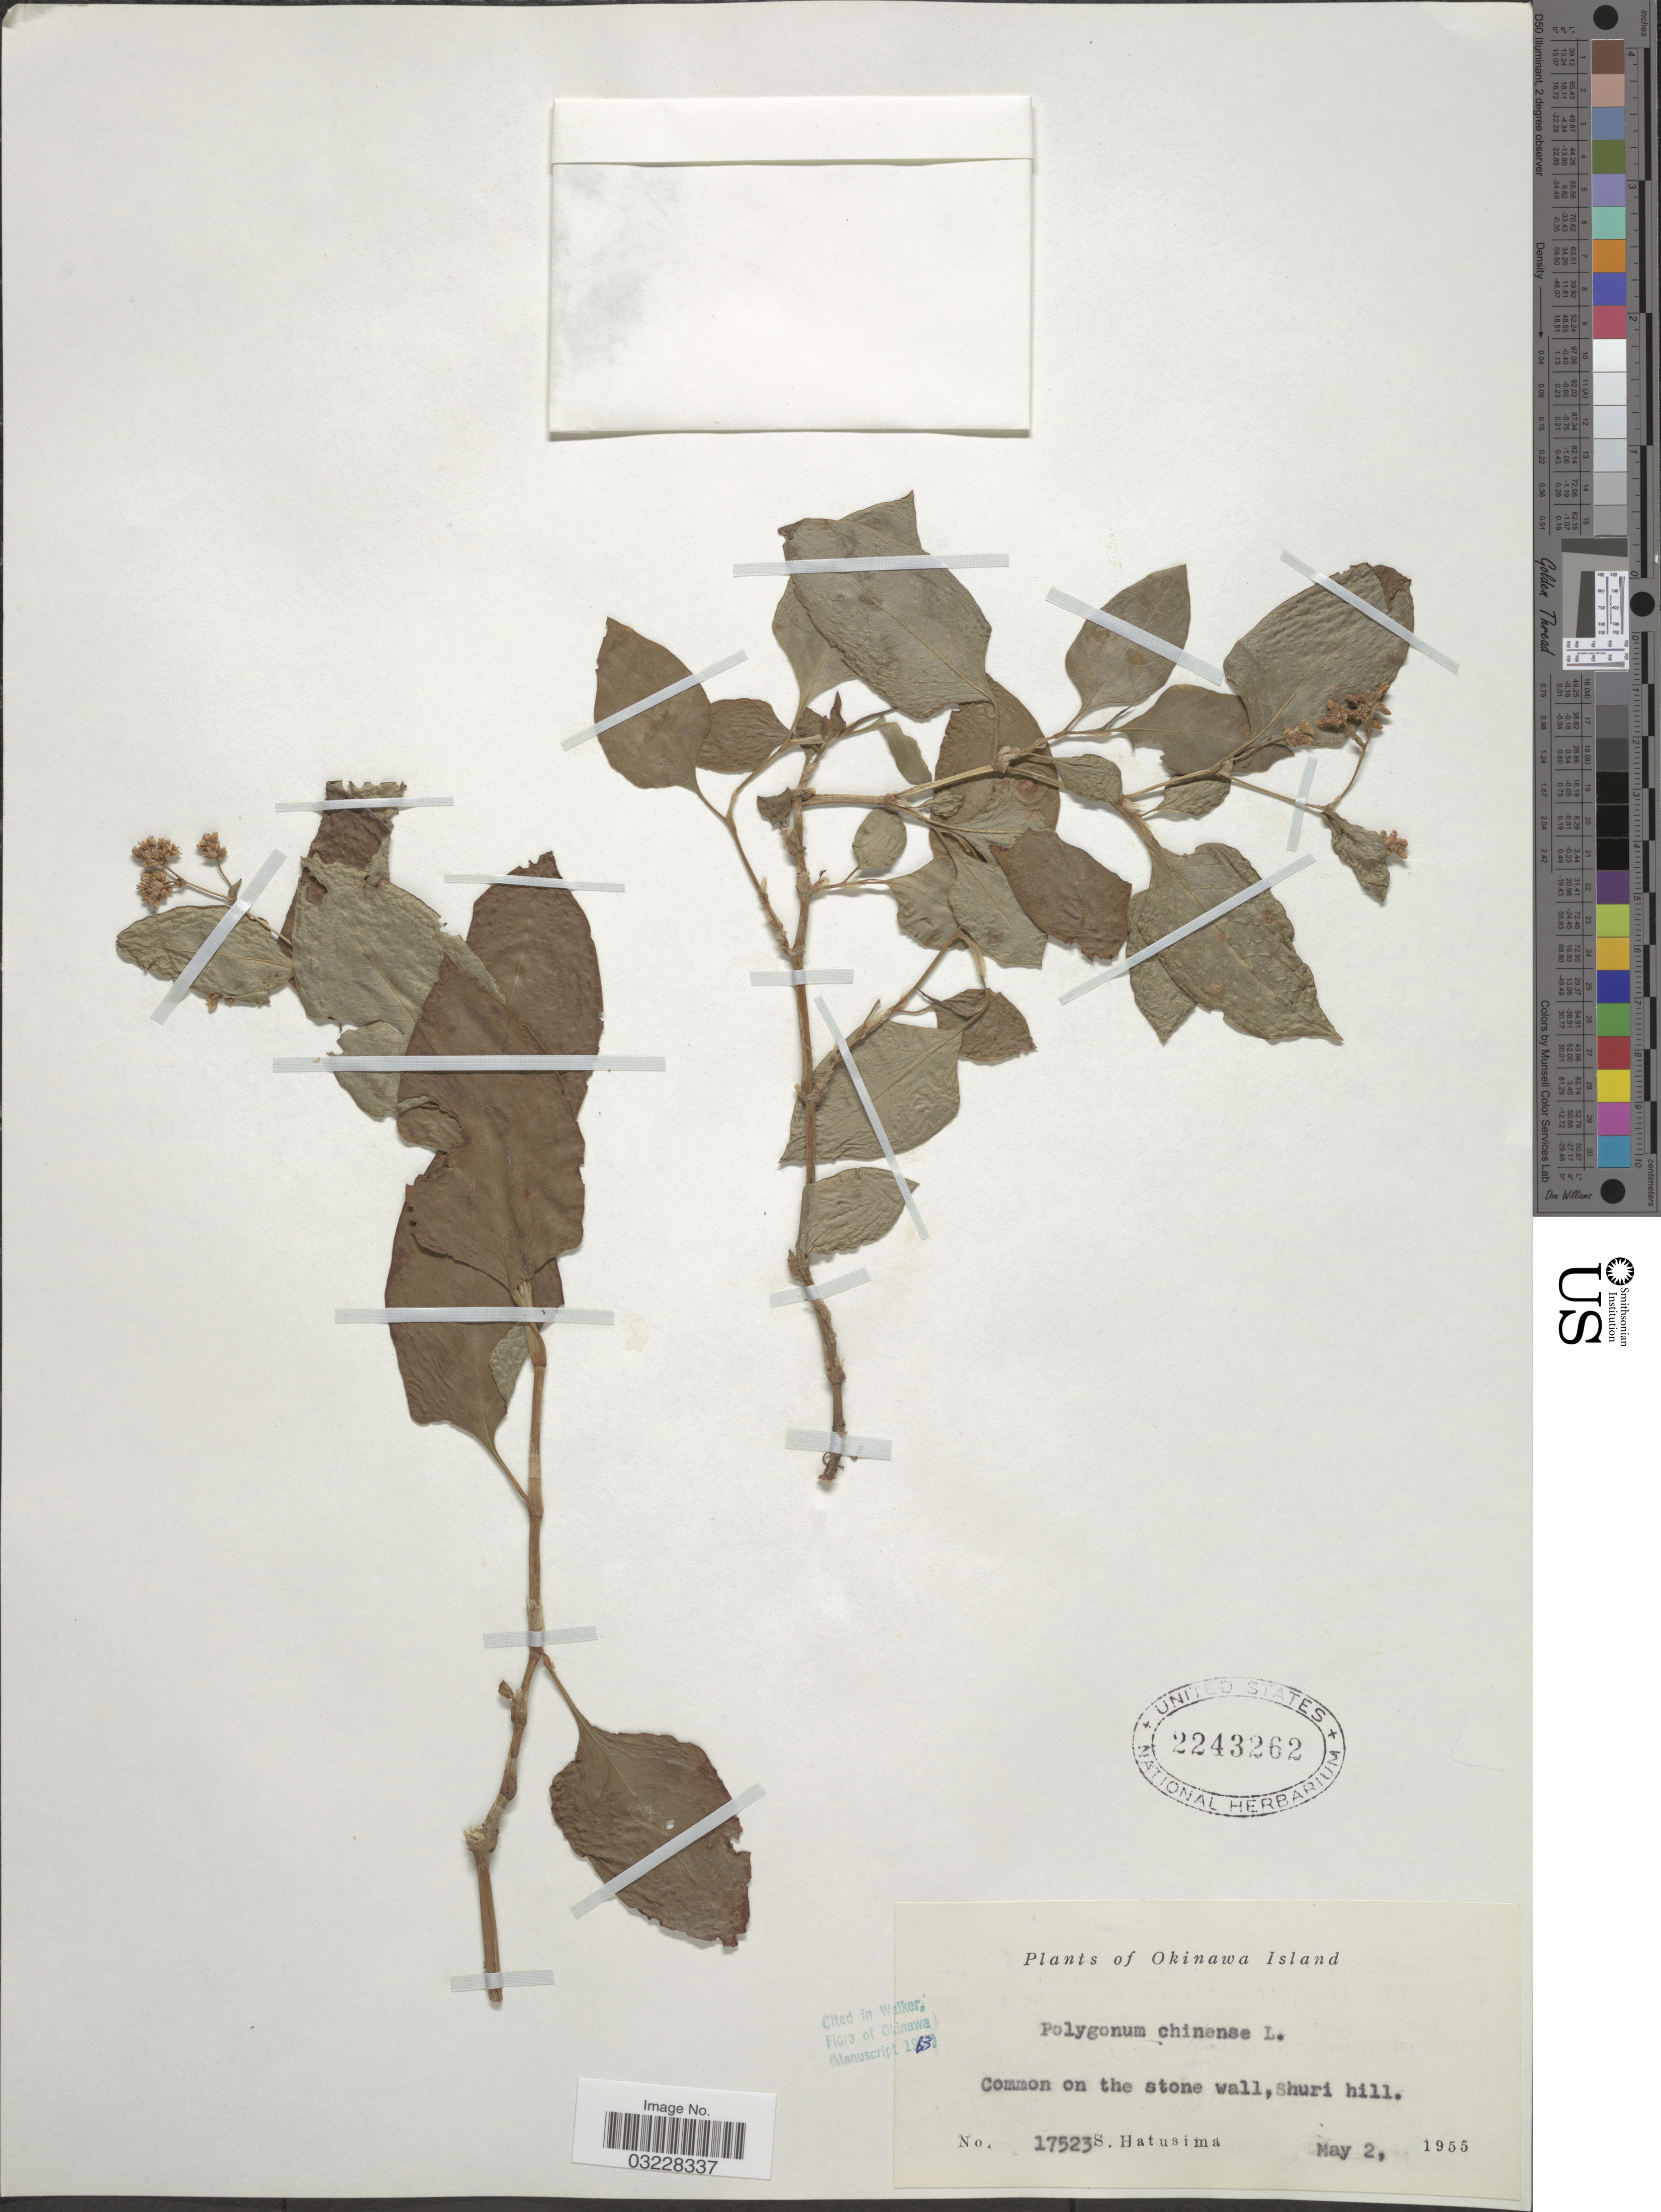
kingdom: Plantae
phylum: Tracheophyta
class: Magnoliopsida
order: Caryophyllales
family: Polygonaceae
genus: Polygonum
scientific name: Polygonum chinense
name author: L.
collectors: S. Hatusima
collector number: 17523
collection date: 1955-05-02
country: Japan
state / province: Okinawa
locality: Okinawa Island. Common on the stone wall, Shuri hill.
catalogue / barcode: US 2243262